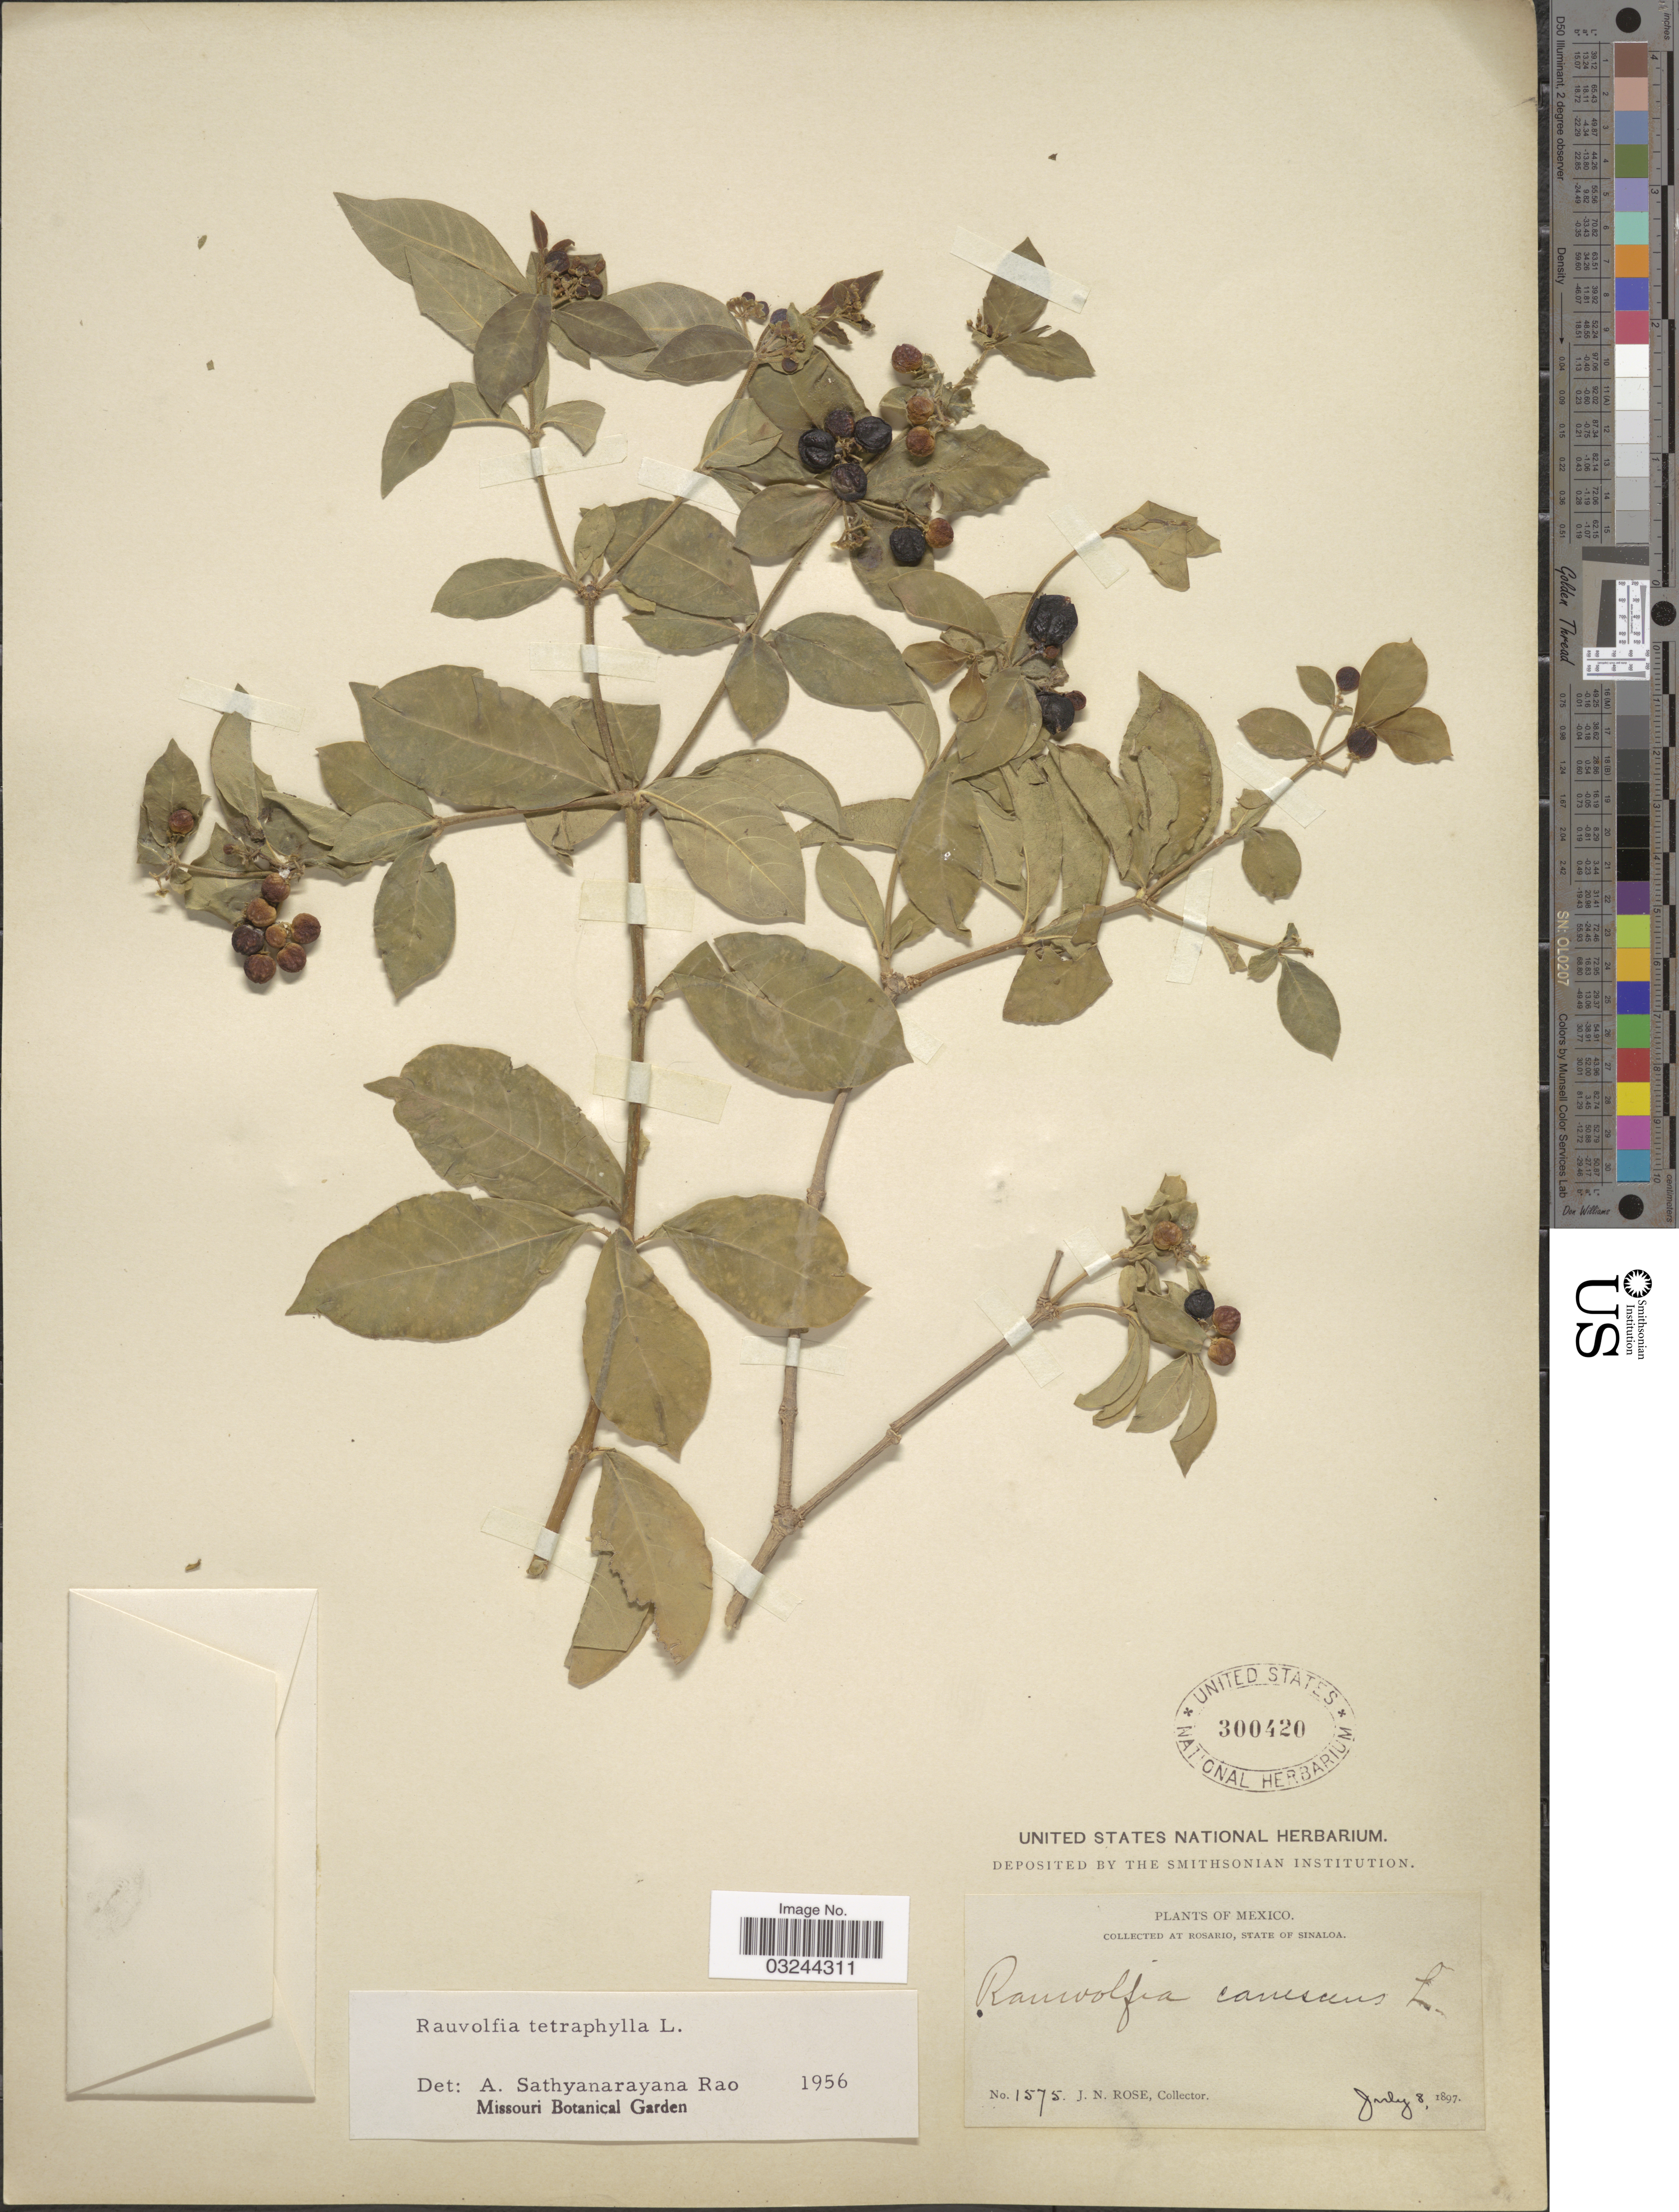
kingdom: Plantae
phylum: Tracheophyta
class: Magnoliopsida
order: Gentianales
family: Apocynaceae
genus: Rauvolfia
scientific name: Rauvolfia tetraphylla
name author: L.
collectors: J. N. Rose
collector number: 1575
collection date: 1897-07-08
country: Mexico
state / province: Sinaloa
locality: At Rosario.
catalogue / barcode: US 300420